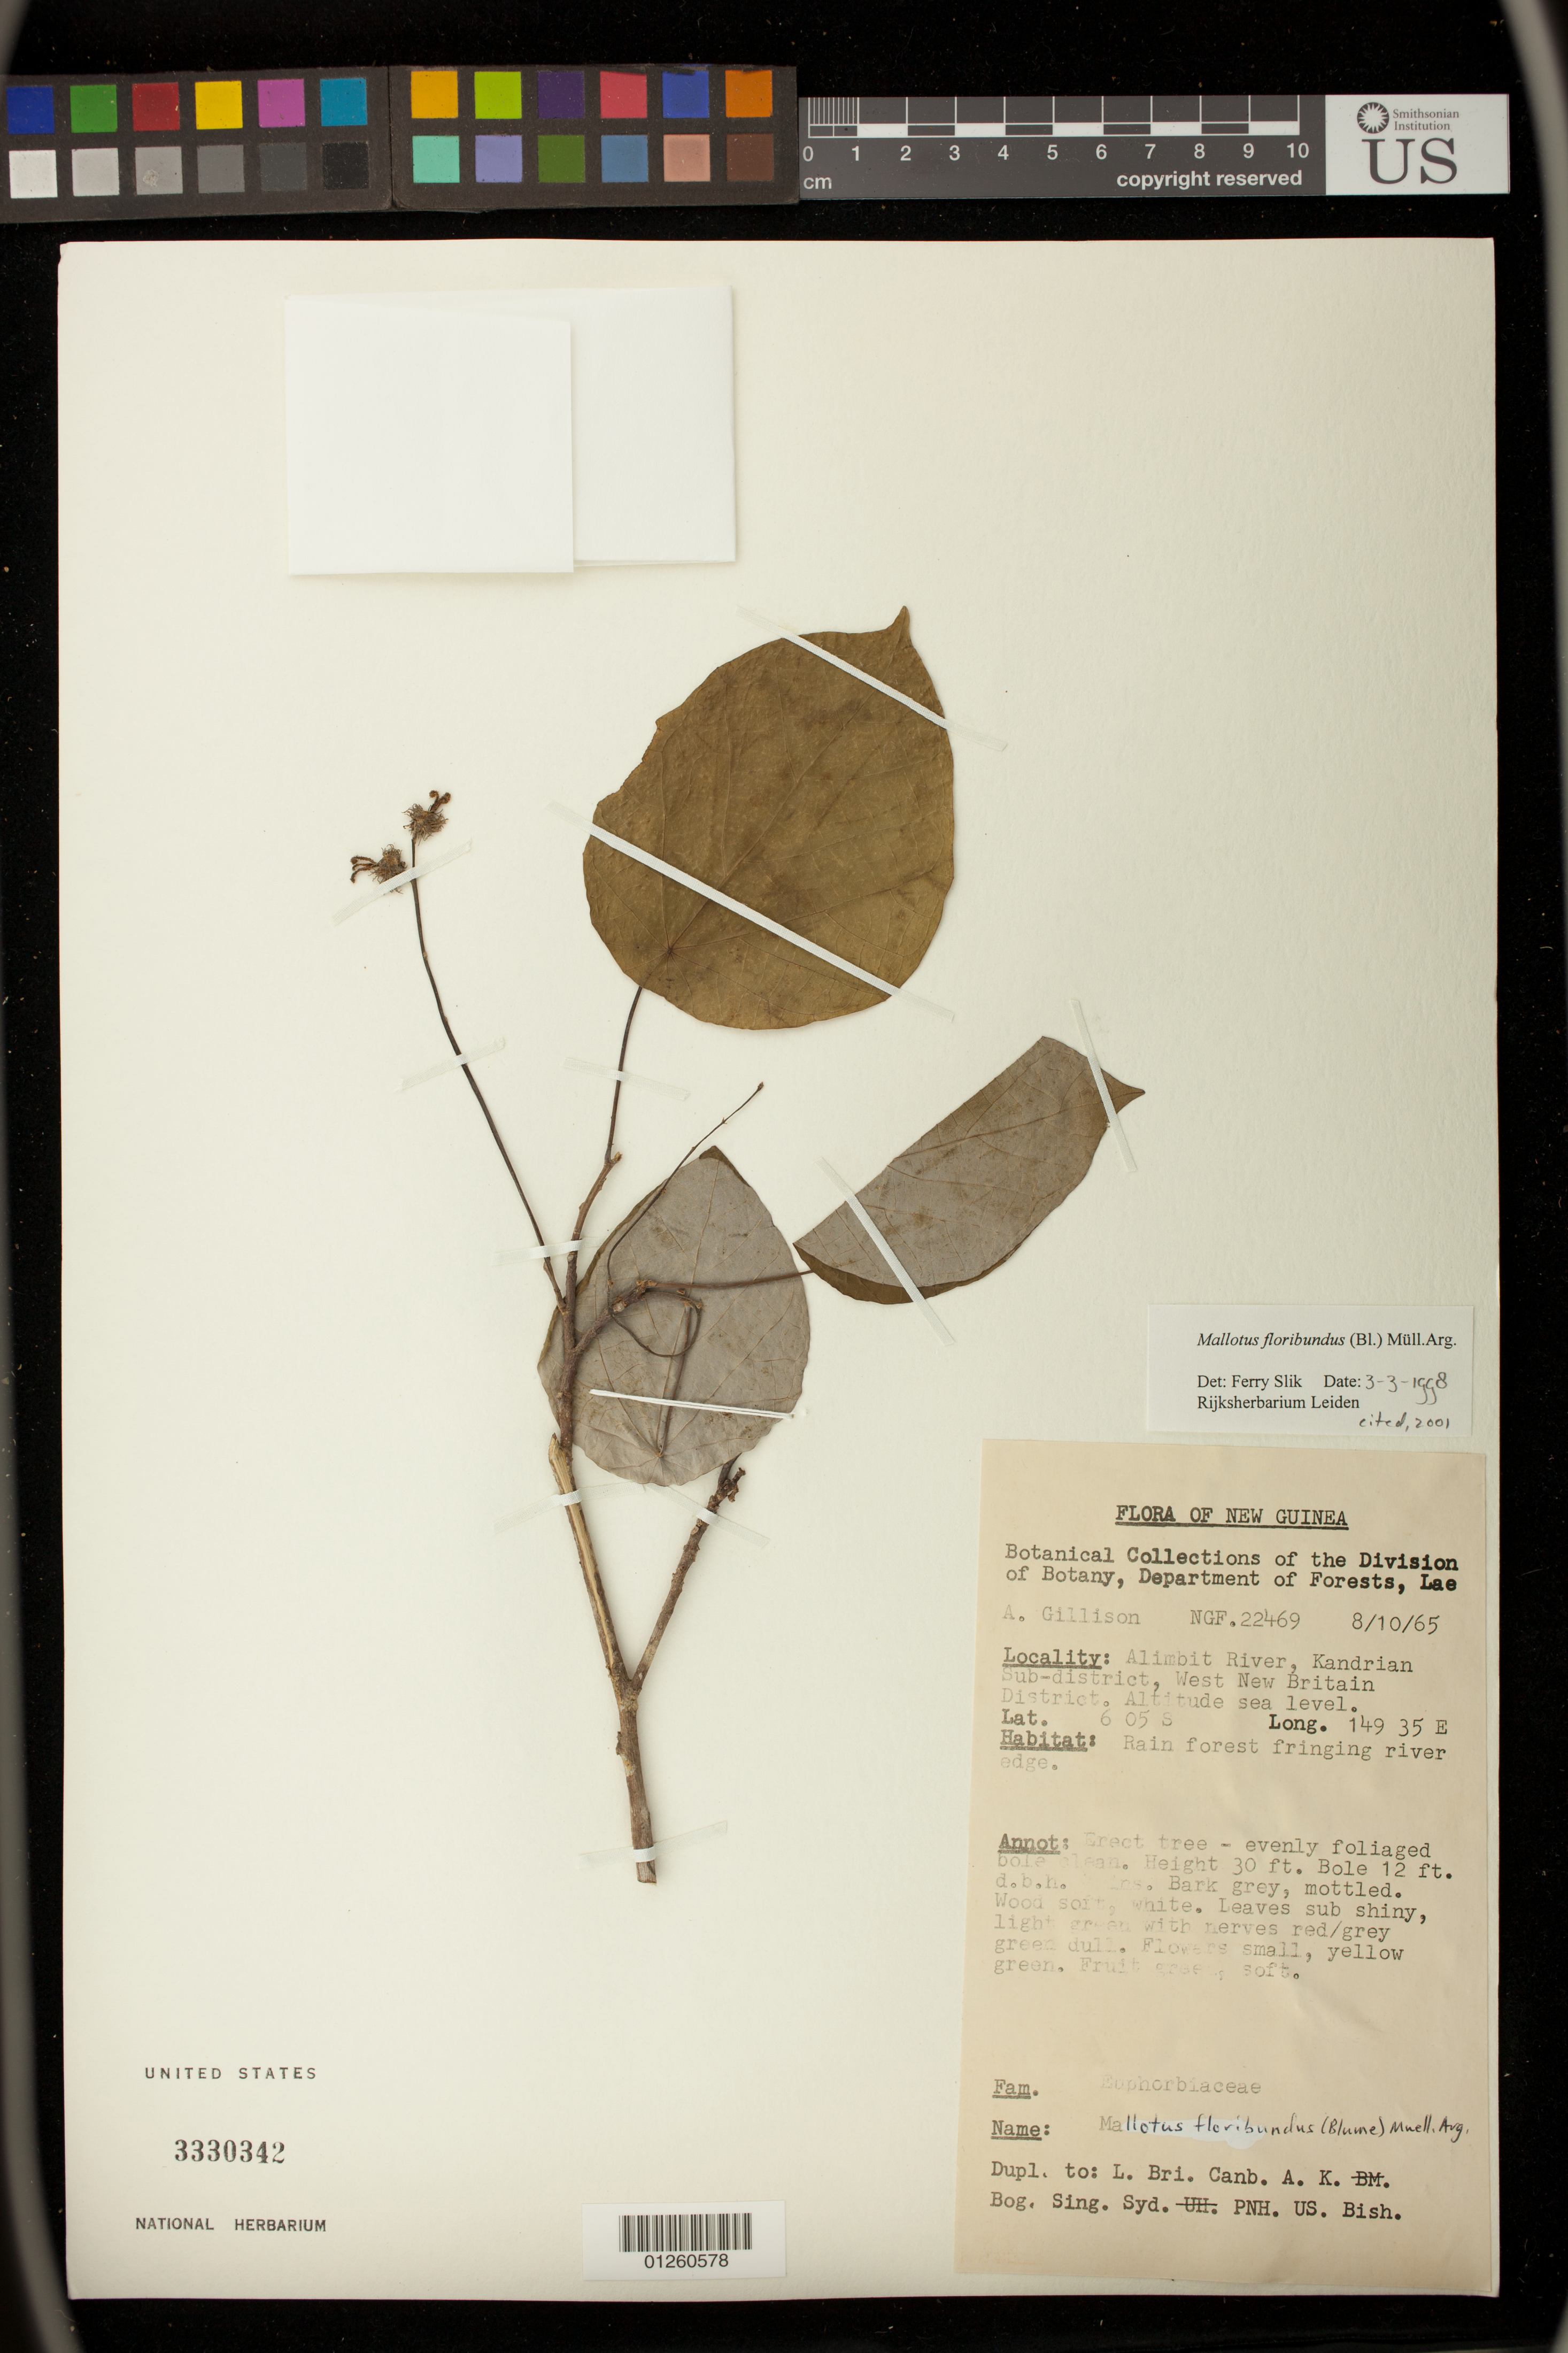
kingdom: Plantae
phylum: Tracheophyta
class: Magnoliopsida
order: Malpighiales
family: Euphorbiaceae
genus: Mallotus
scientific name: Mallotus floribundus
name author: (Blume) Müll. Arg.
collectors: A. Gillison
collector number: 22469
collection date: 1965-08-10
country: Papua New Guinea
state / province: West New Britain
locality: Alimbit River, Kandrian Sub-district.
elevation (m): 0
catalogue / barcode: US 3330342